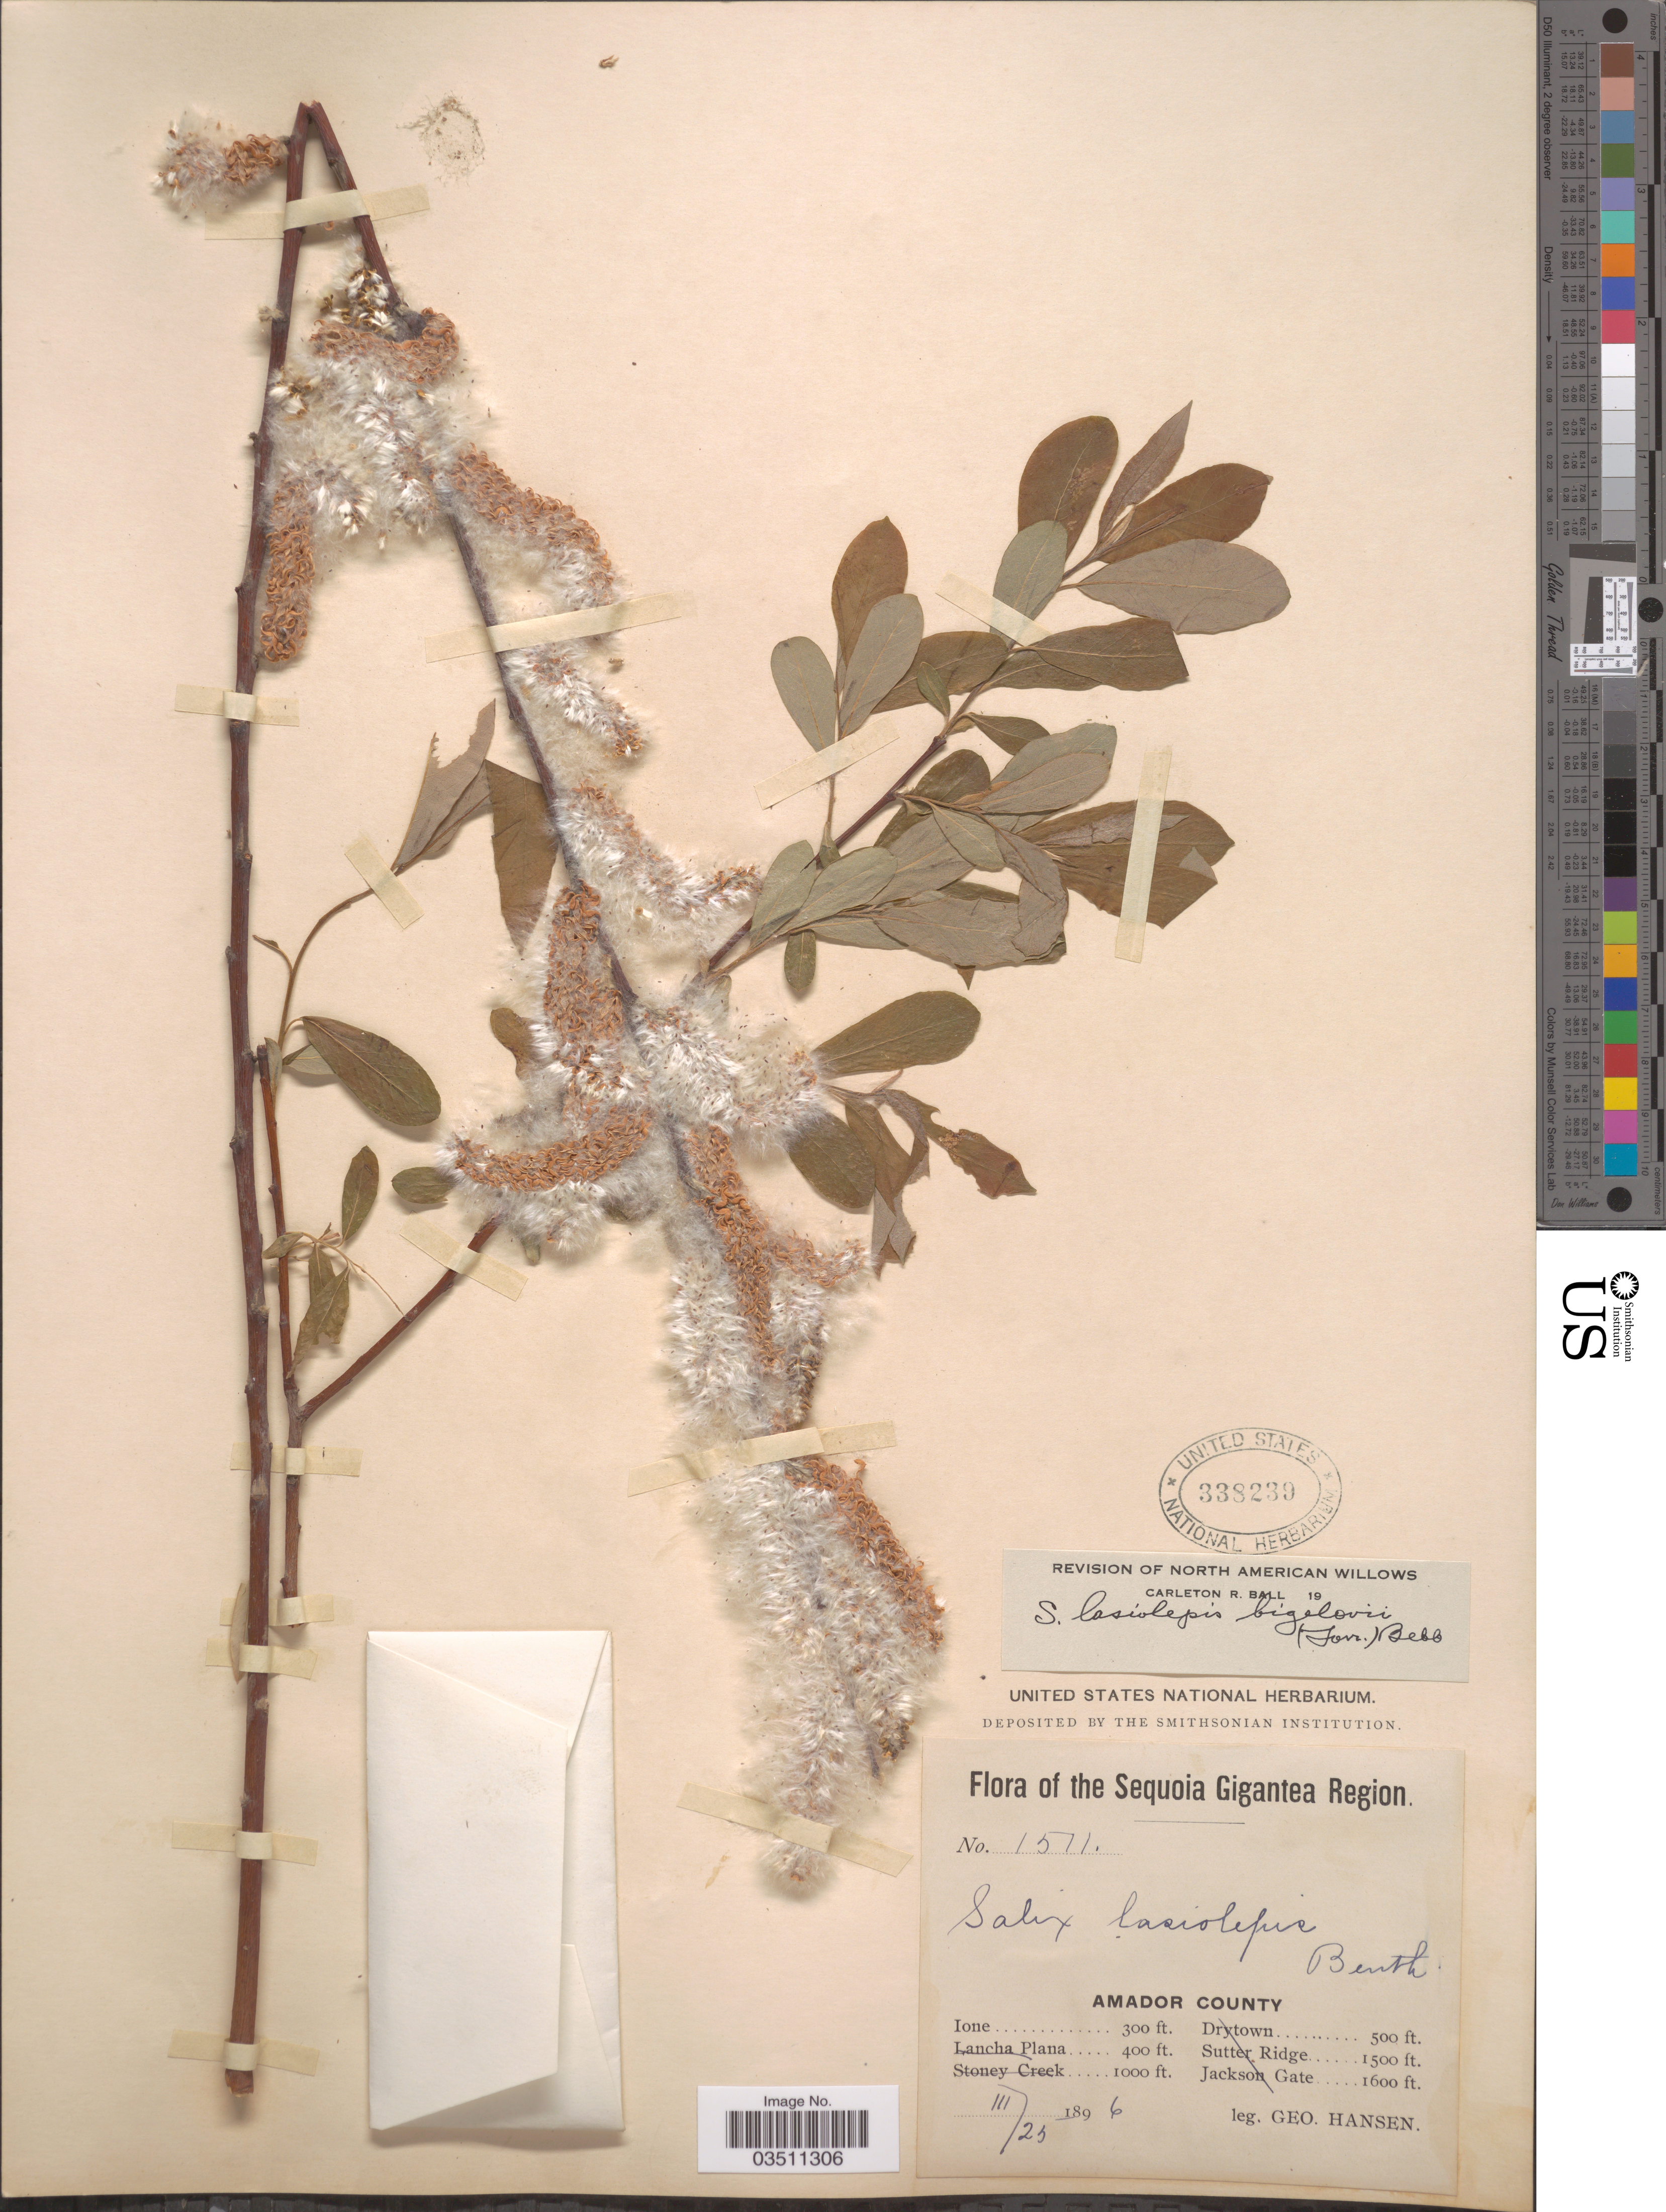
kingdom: Plantae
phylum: Tracheophyta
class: Magnoliopsida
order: Malpighiales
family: Salicaceae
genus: Salix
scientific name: Salix lasiolepis var. bigelovii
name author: Benth.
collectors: G. Hansen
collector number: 1511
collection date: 1896-03-25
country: United States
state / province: California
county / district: Amador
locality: The Sequoia Gigantea Region. Amador County. Ione.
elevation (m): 91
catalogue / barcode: US 338239